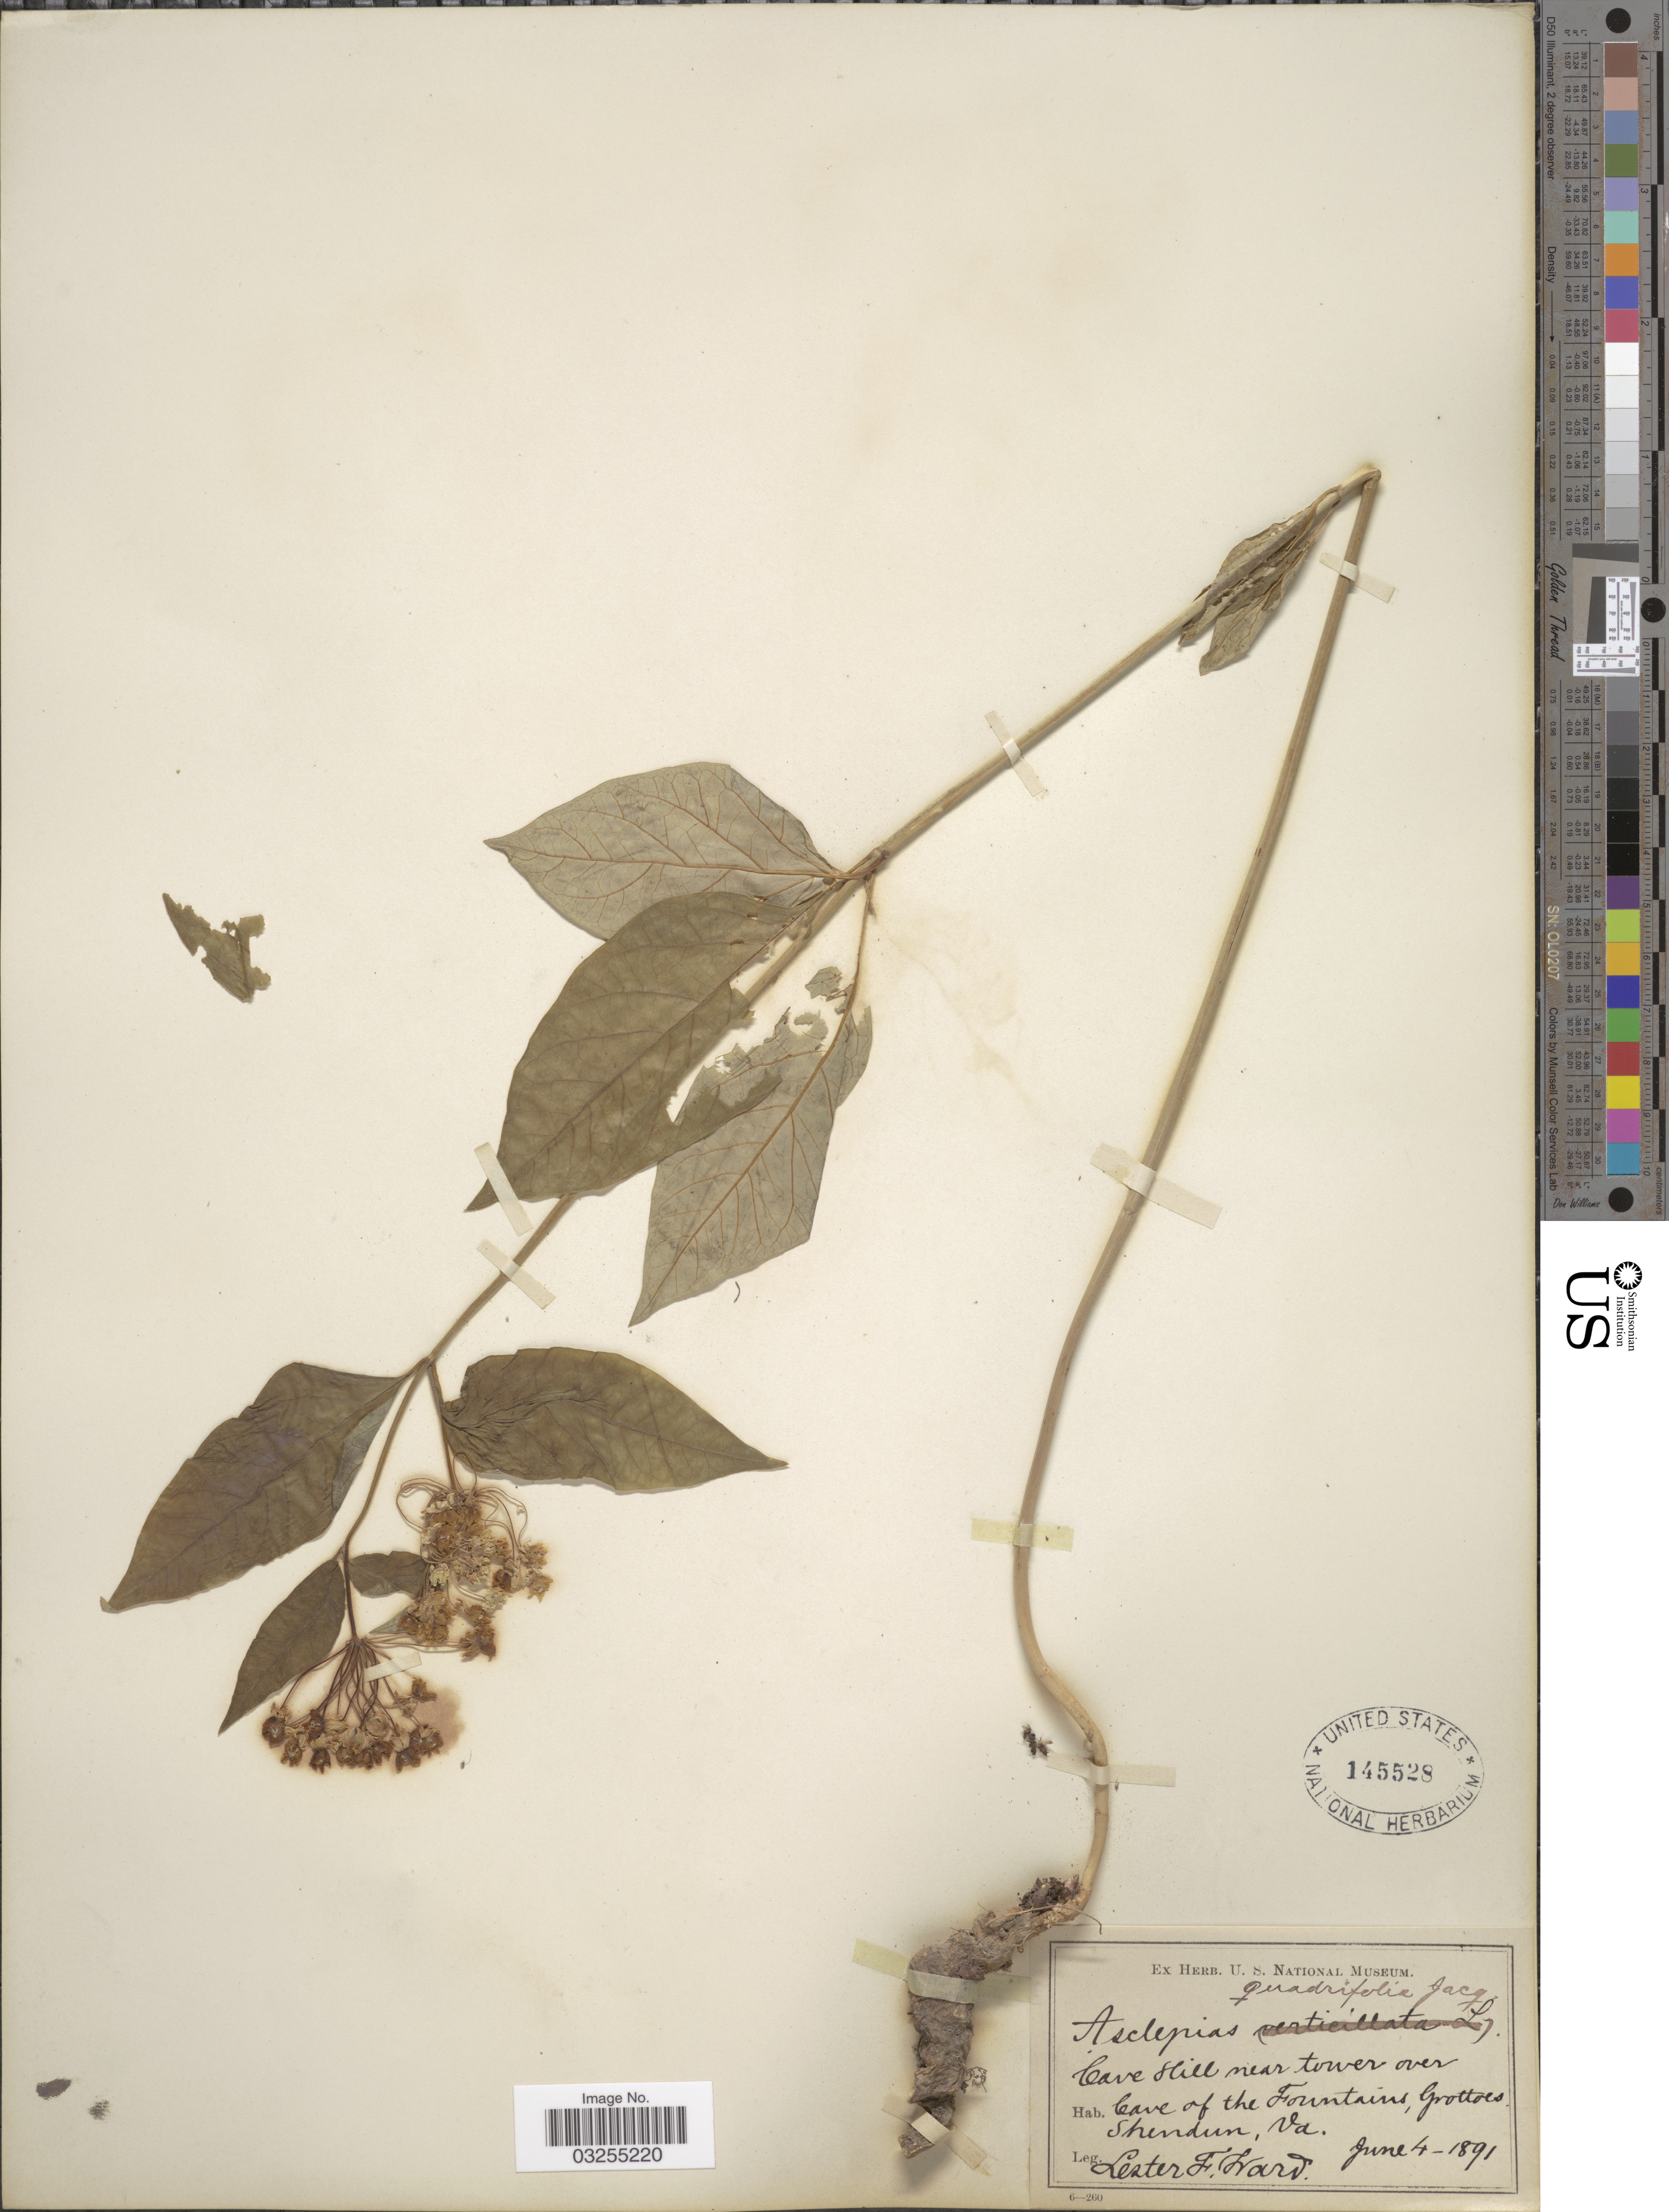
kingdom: Plantae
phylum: Tracheophyta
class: Magnoliopsida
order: Gentianales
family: Apocynaceae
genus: Asclepias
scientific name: Asclepias quadrifolia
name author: Jacq.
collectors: L. F. Ward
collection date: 1891-06-04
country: United States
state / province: Virginia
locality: Cave Hill near tower over Cave of the Fountains, Grottoes. Shendun, Va.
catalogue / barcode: US 145528